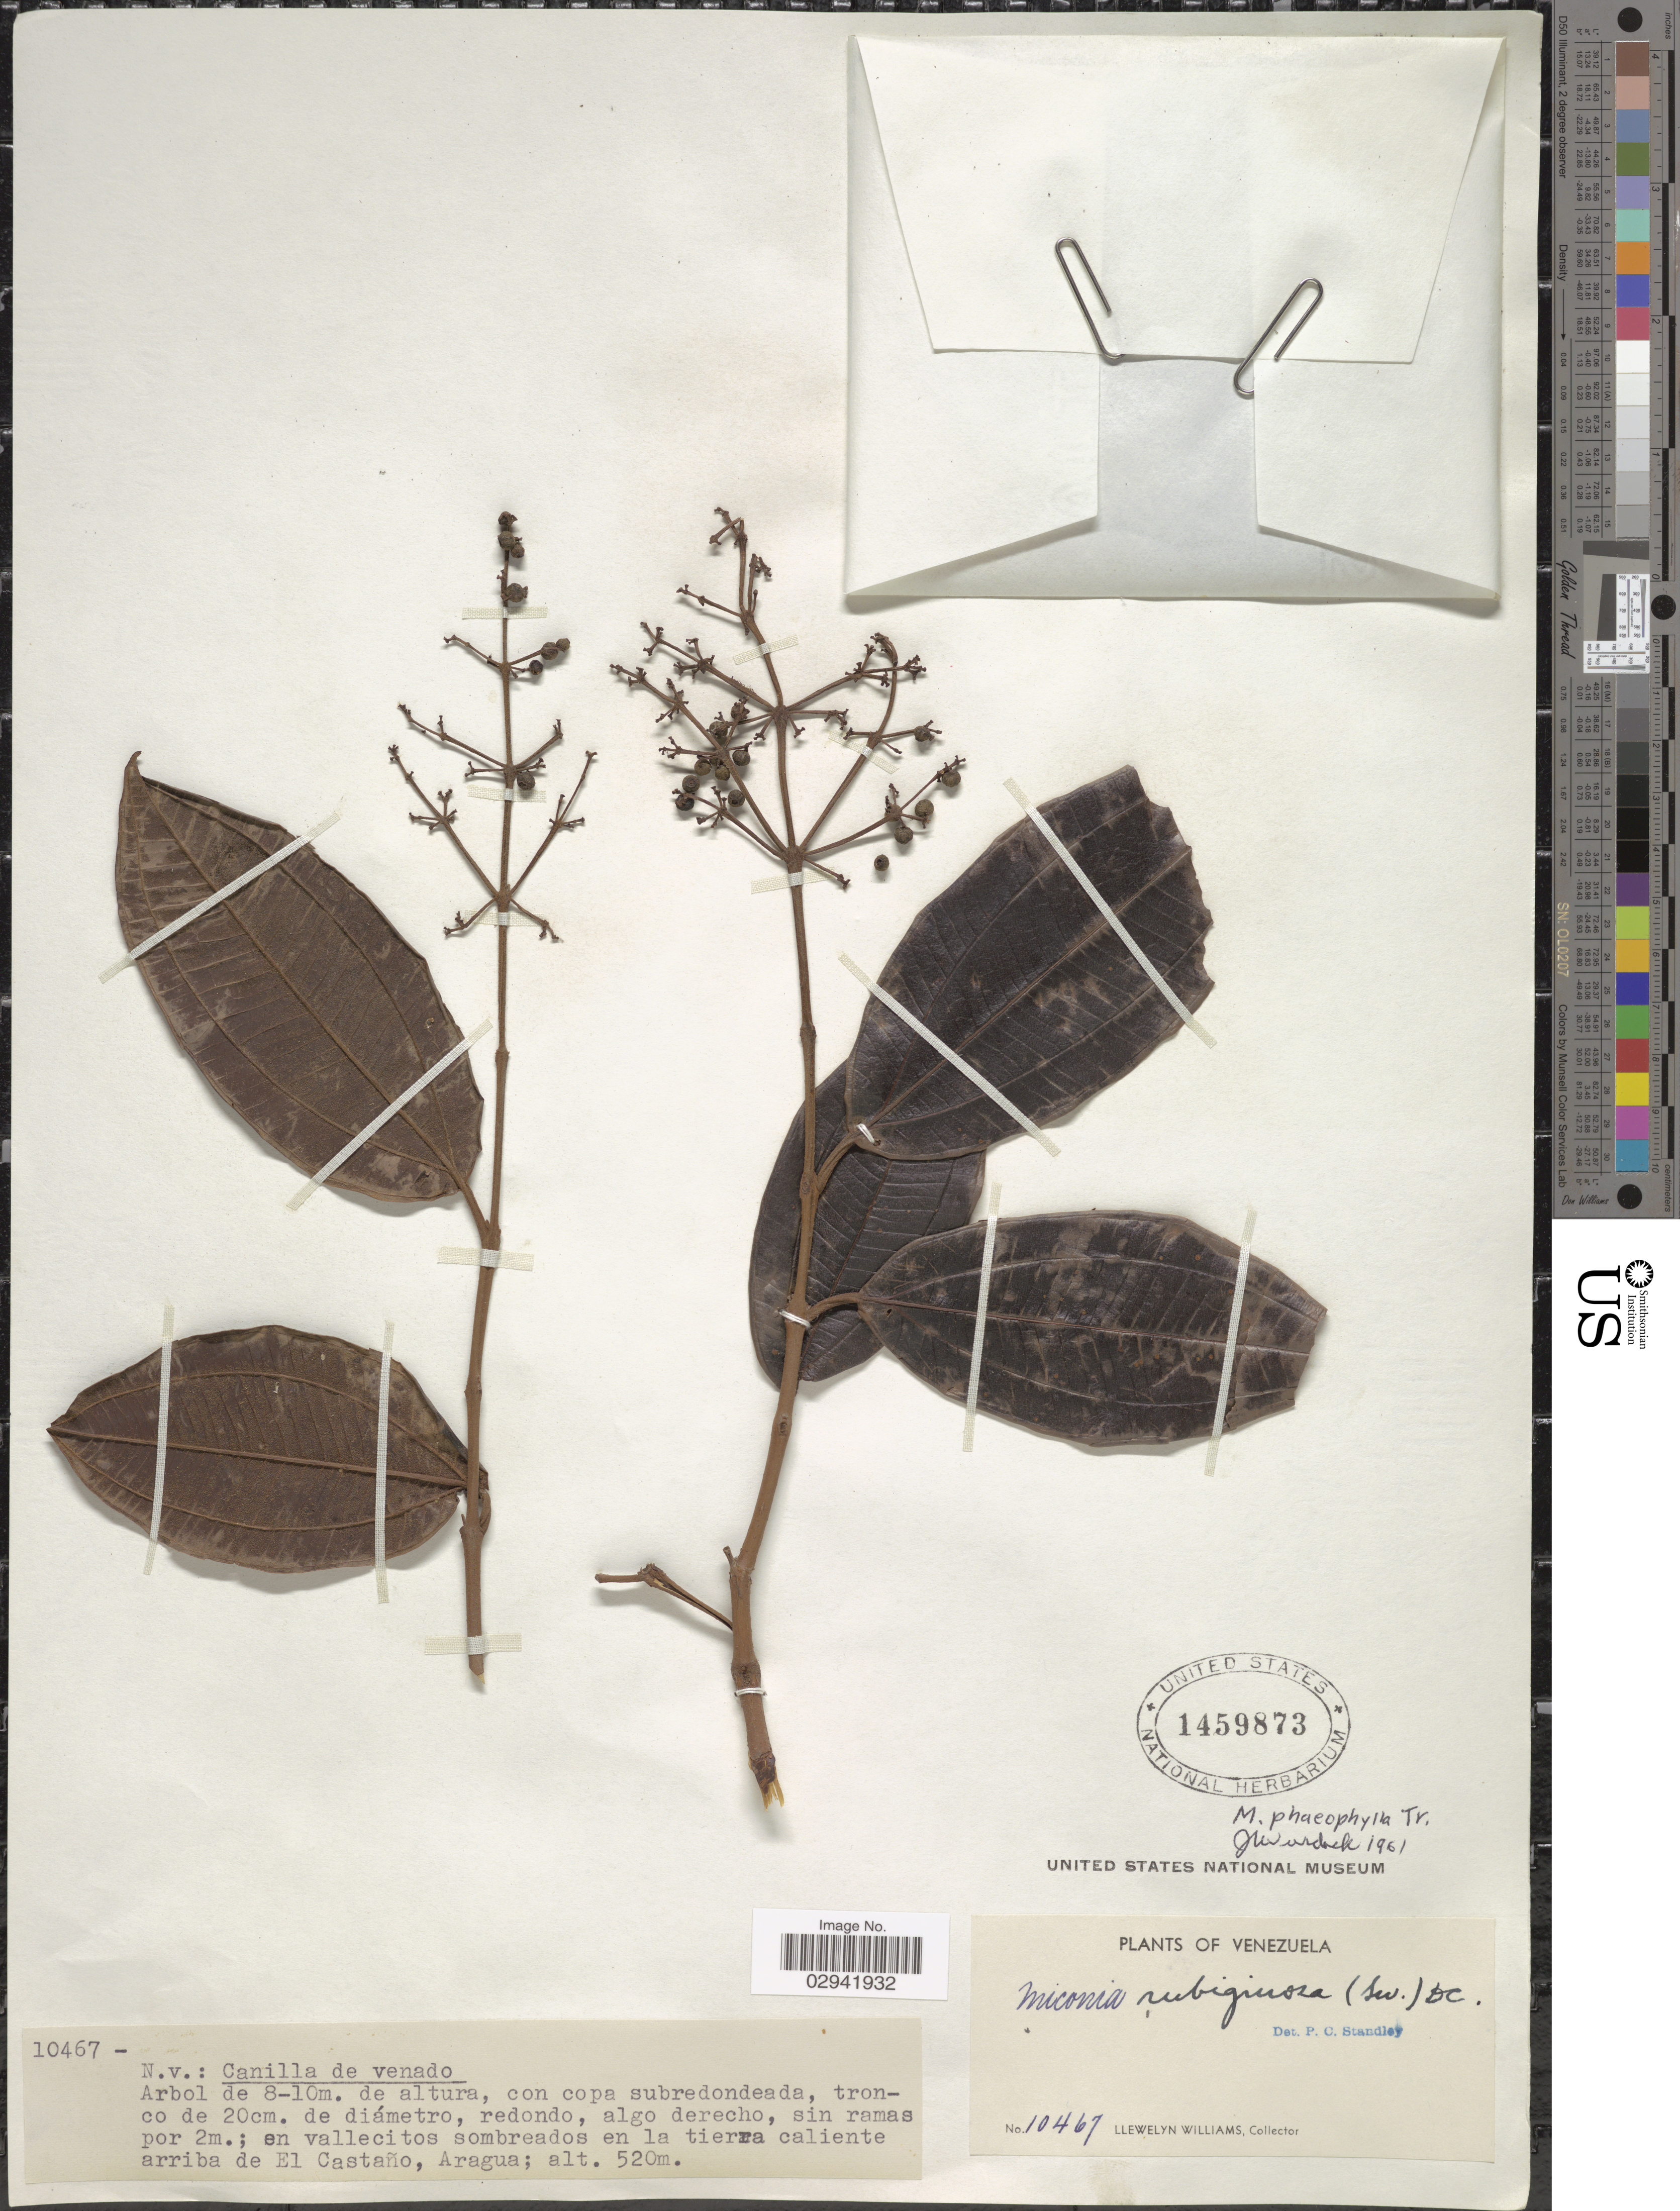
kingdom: Plantae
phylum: Tracheophyta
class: Magnoliopsida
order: Myrtales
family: Melastomataceae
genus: Miconia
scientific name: Miconia phaeophylla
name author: Triana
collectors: Ll. Williams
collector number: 10467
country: Venezuela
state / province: Aragua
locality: En vallecitos sombreados en la tierra caliente arriba de El Castaño.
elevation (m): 520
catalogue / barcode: US 1459873